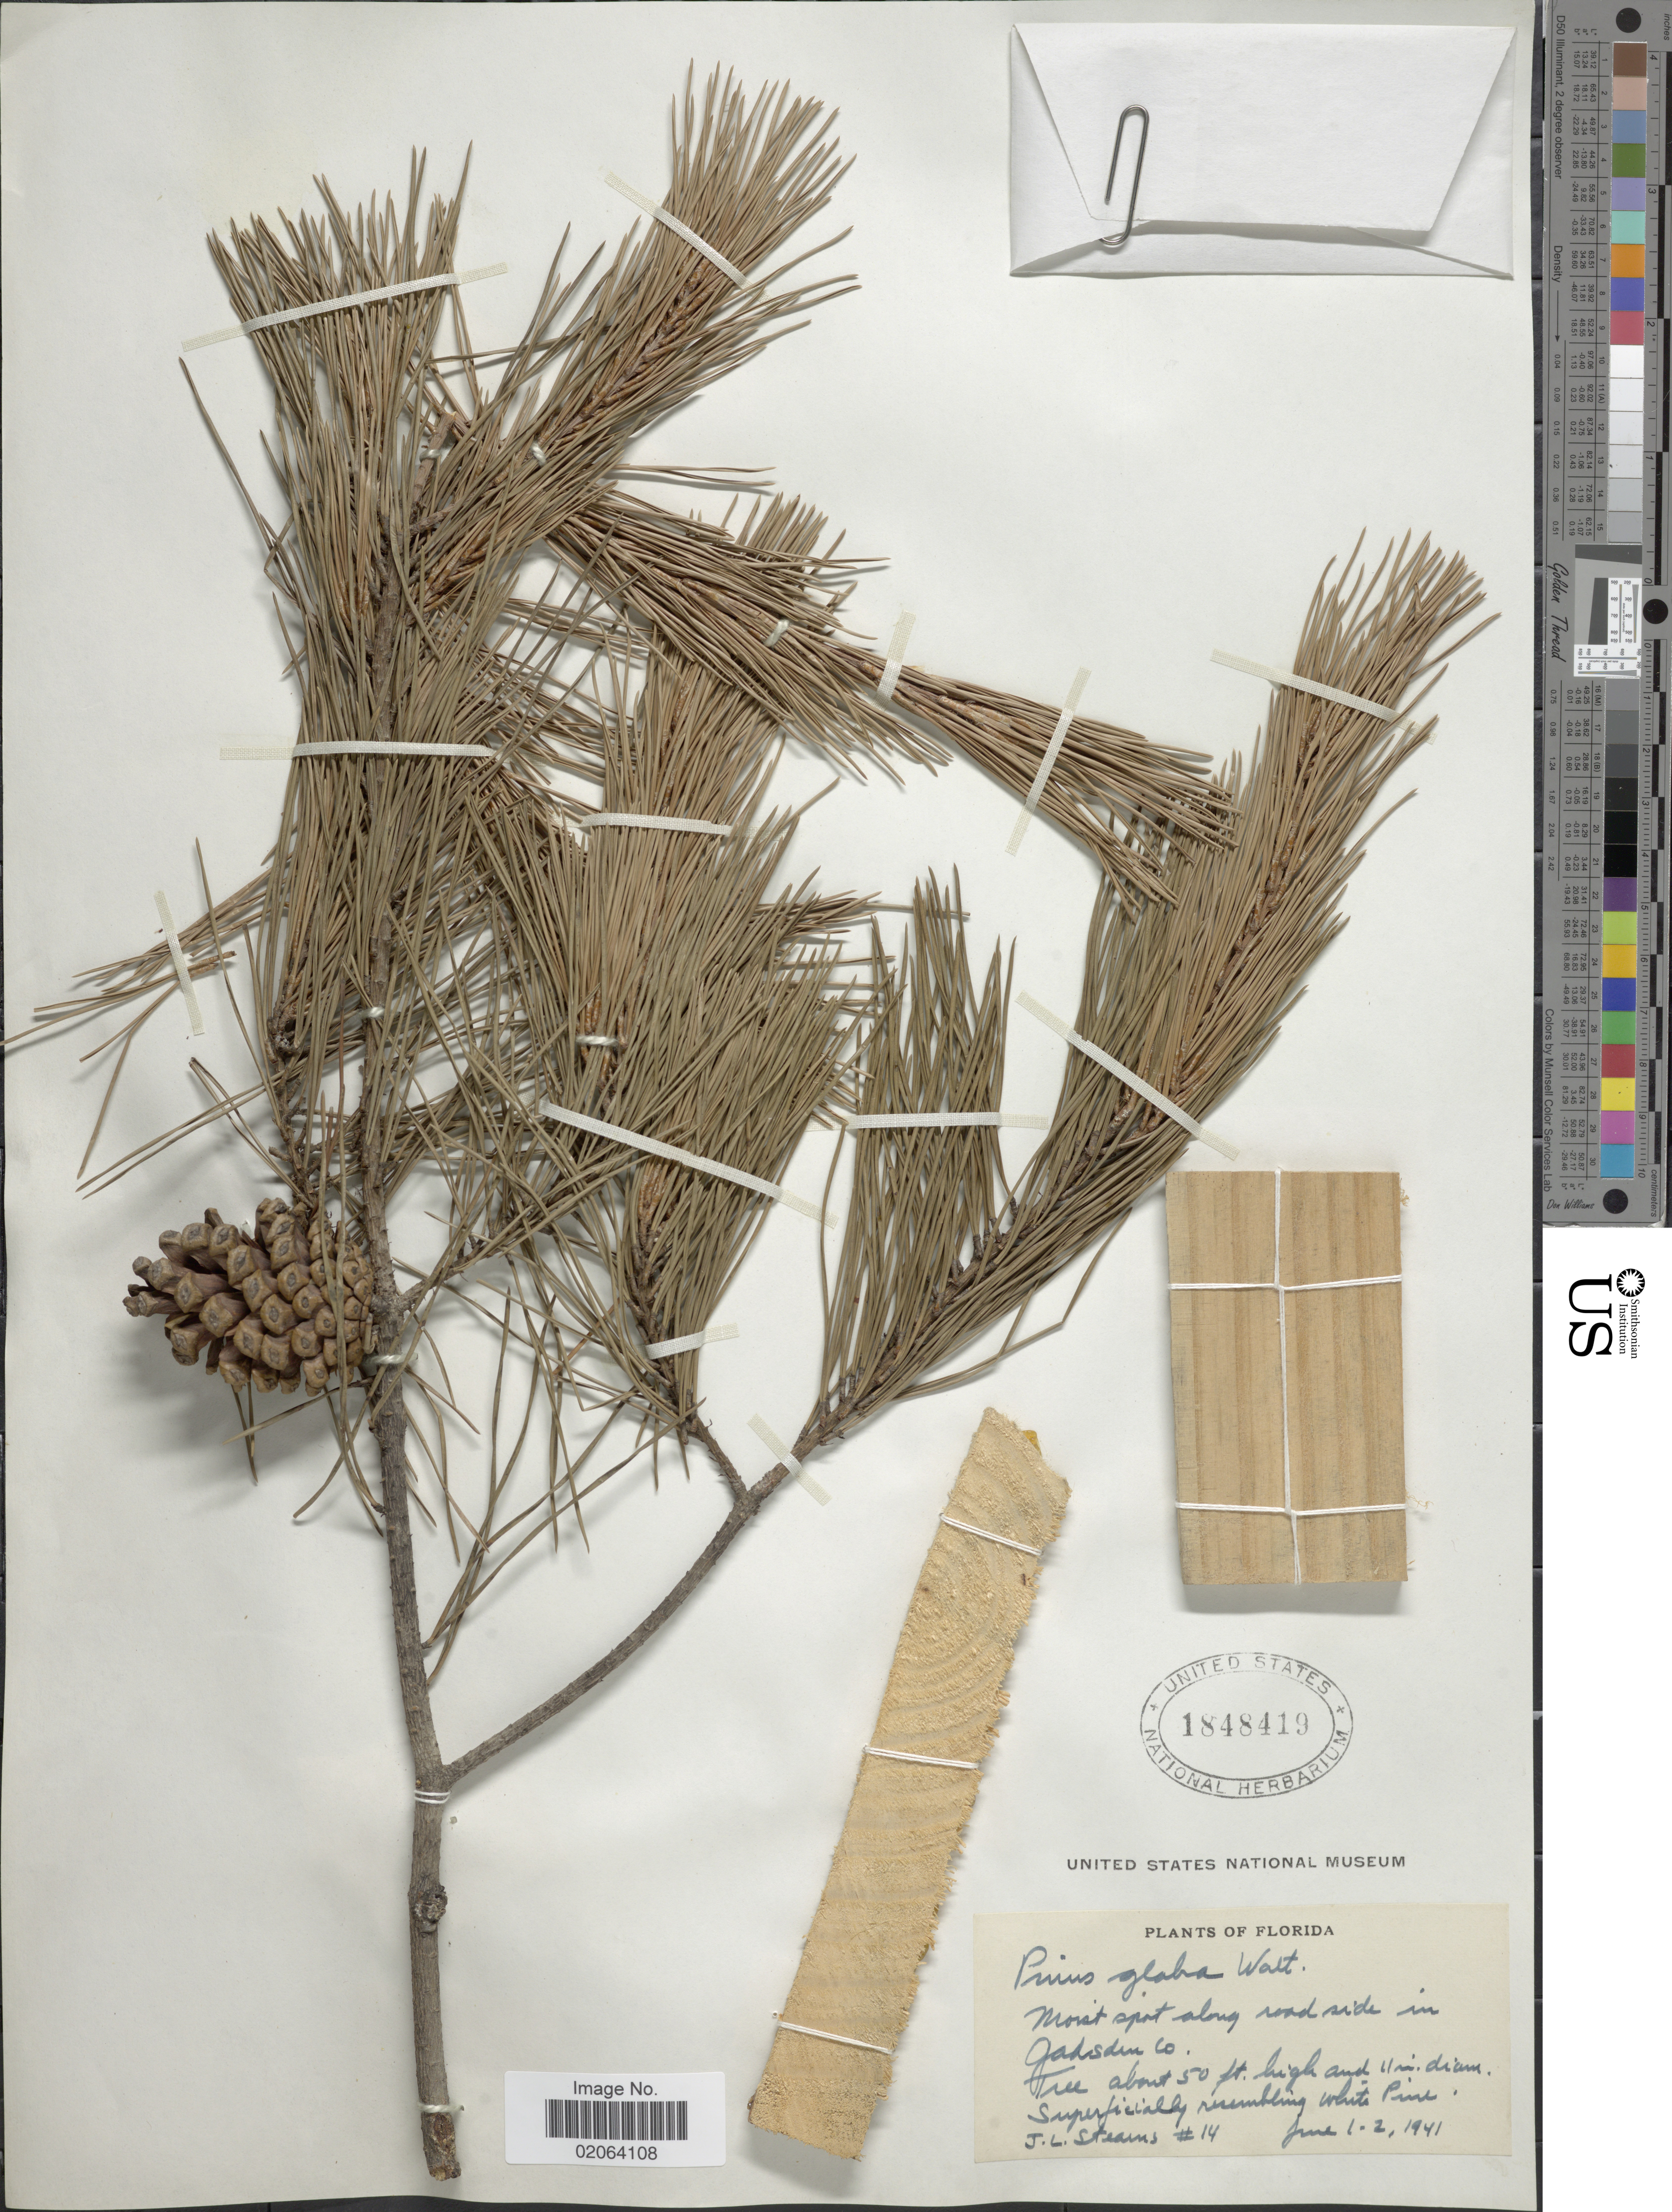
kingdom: Plantae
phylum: Tracheophyta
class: Pinopsida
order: Pinales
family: Pinaceae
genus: Pinus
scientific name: Pinus glabra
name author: Walter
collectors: J. Stearns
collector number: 14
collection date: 1941-06-01/1941-06-02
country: United States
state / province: Florida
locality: Gadsden Co.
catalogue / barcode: US 1848419